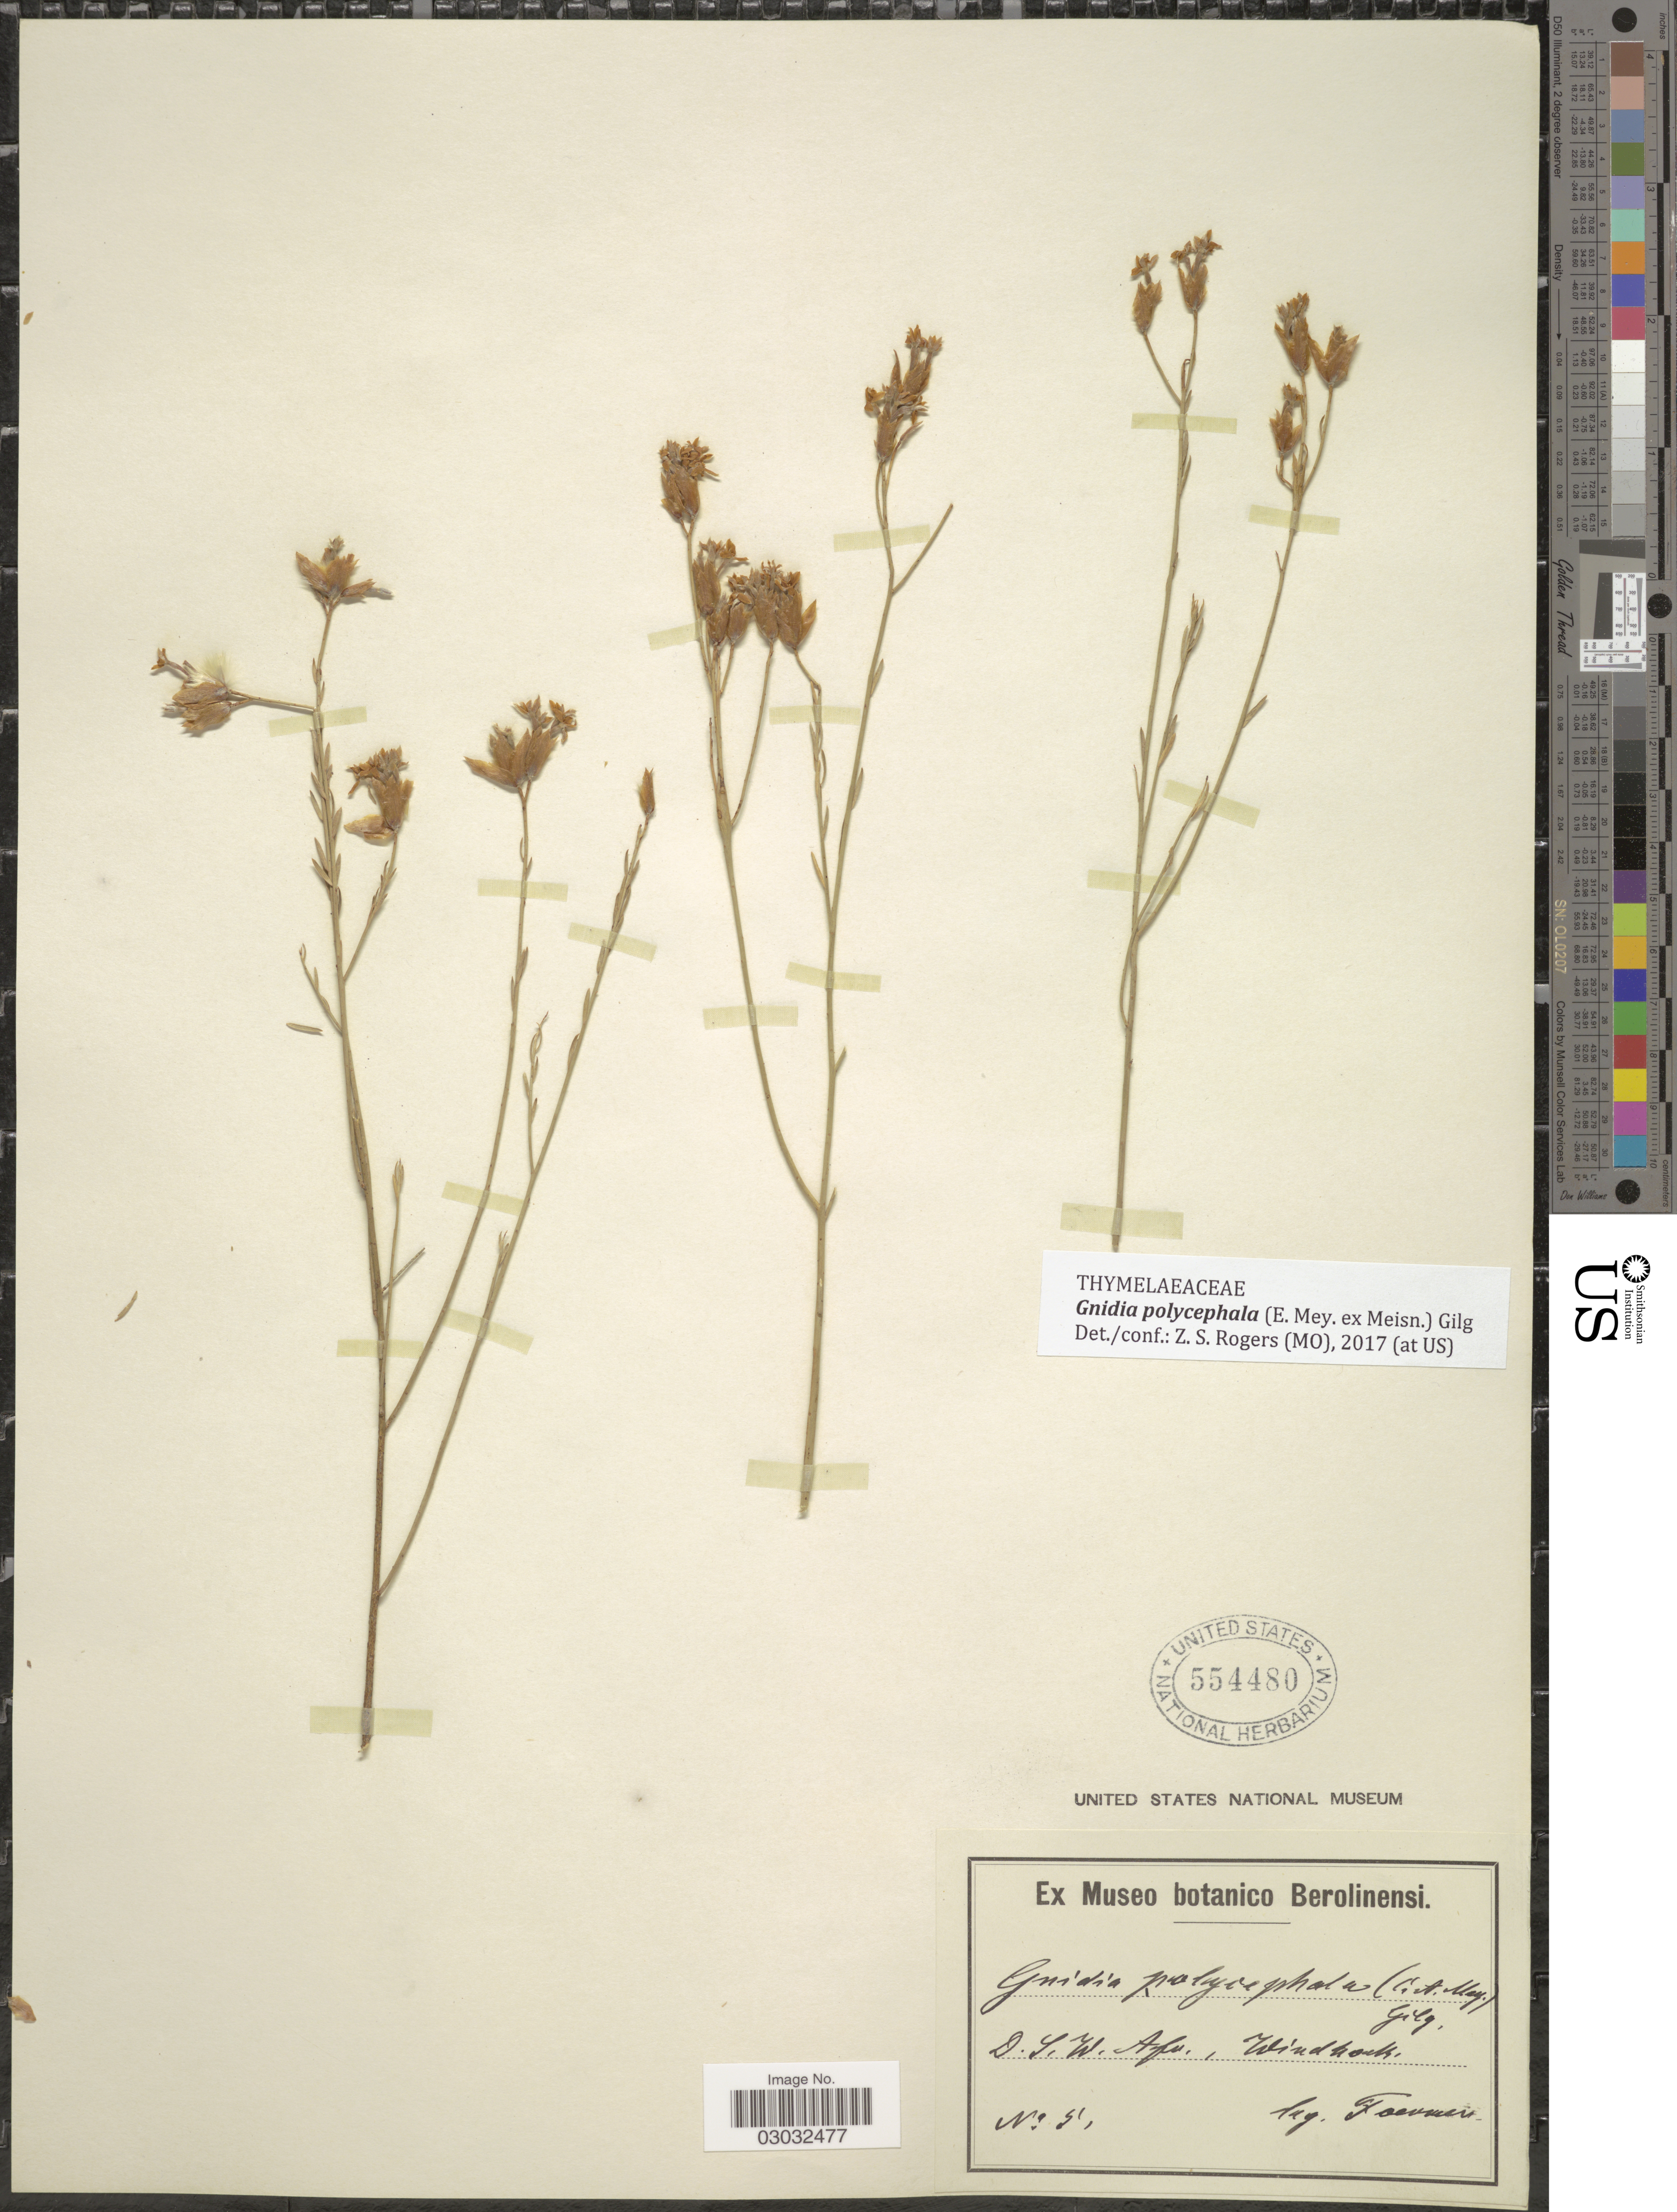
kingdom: Plantae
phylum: Tracheophyta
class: Magnoliopsida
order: Malvales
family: Thymelaeaceae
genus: Lasiosiphon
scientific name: Lasiosiphon polycephalus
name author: (E. Mey. ex Meisn.) H. Pearson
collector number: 31*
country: Namibia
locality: D. S. W. Africa, Windhoek.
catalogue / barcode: US 554480